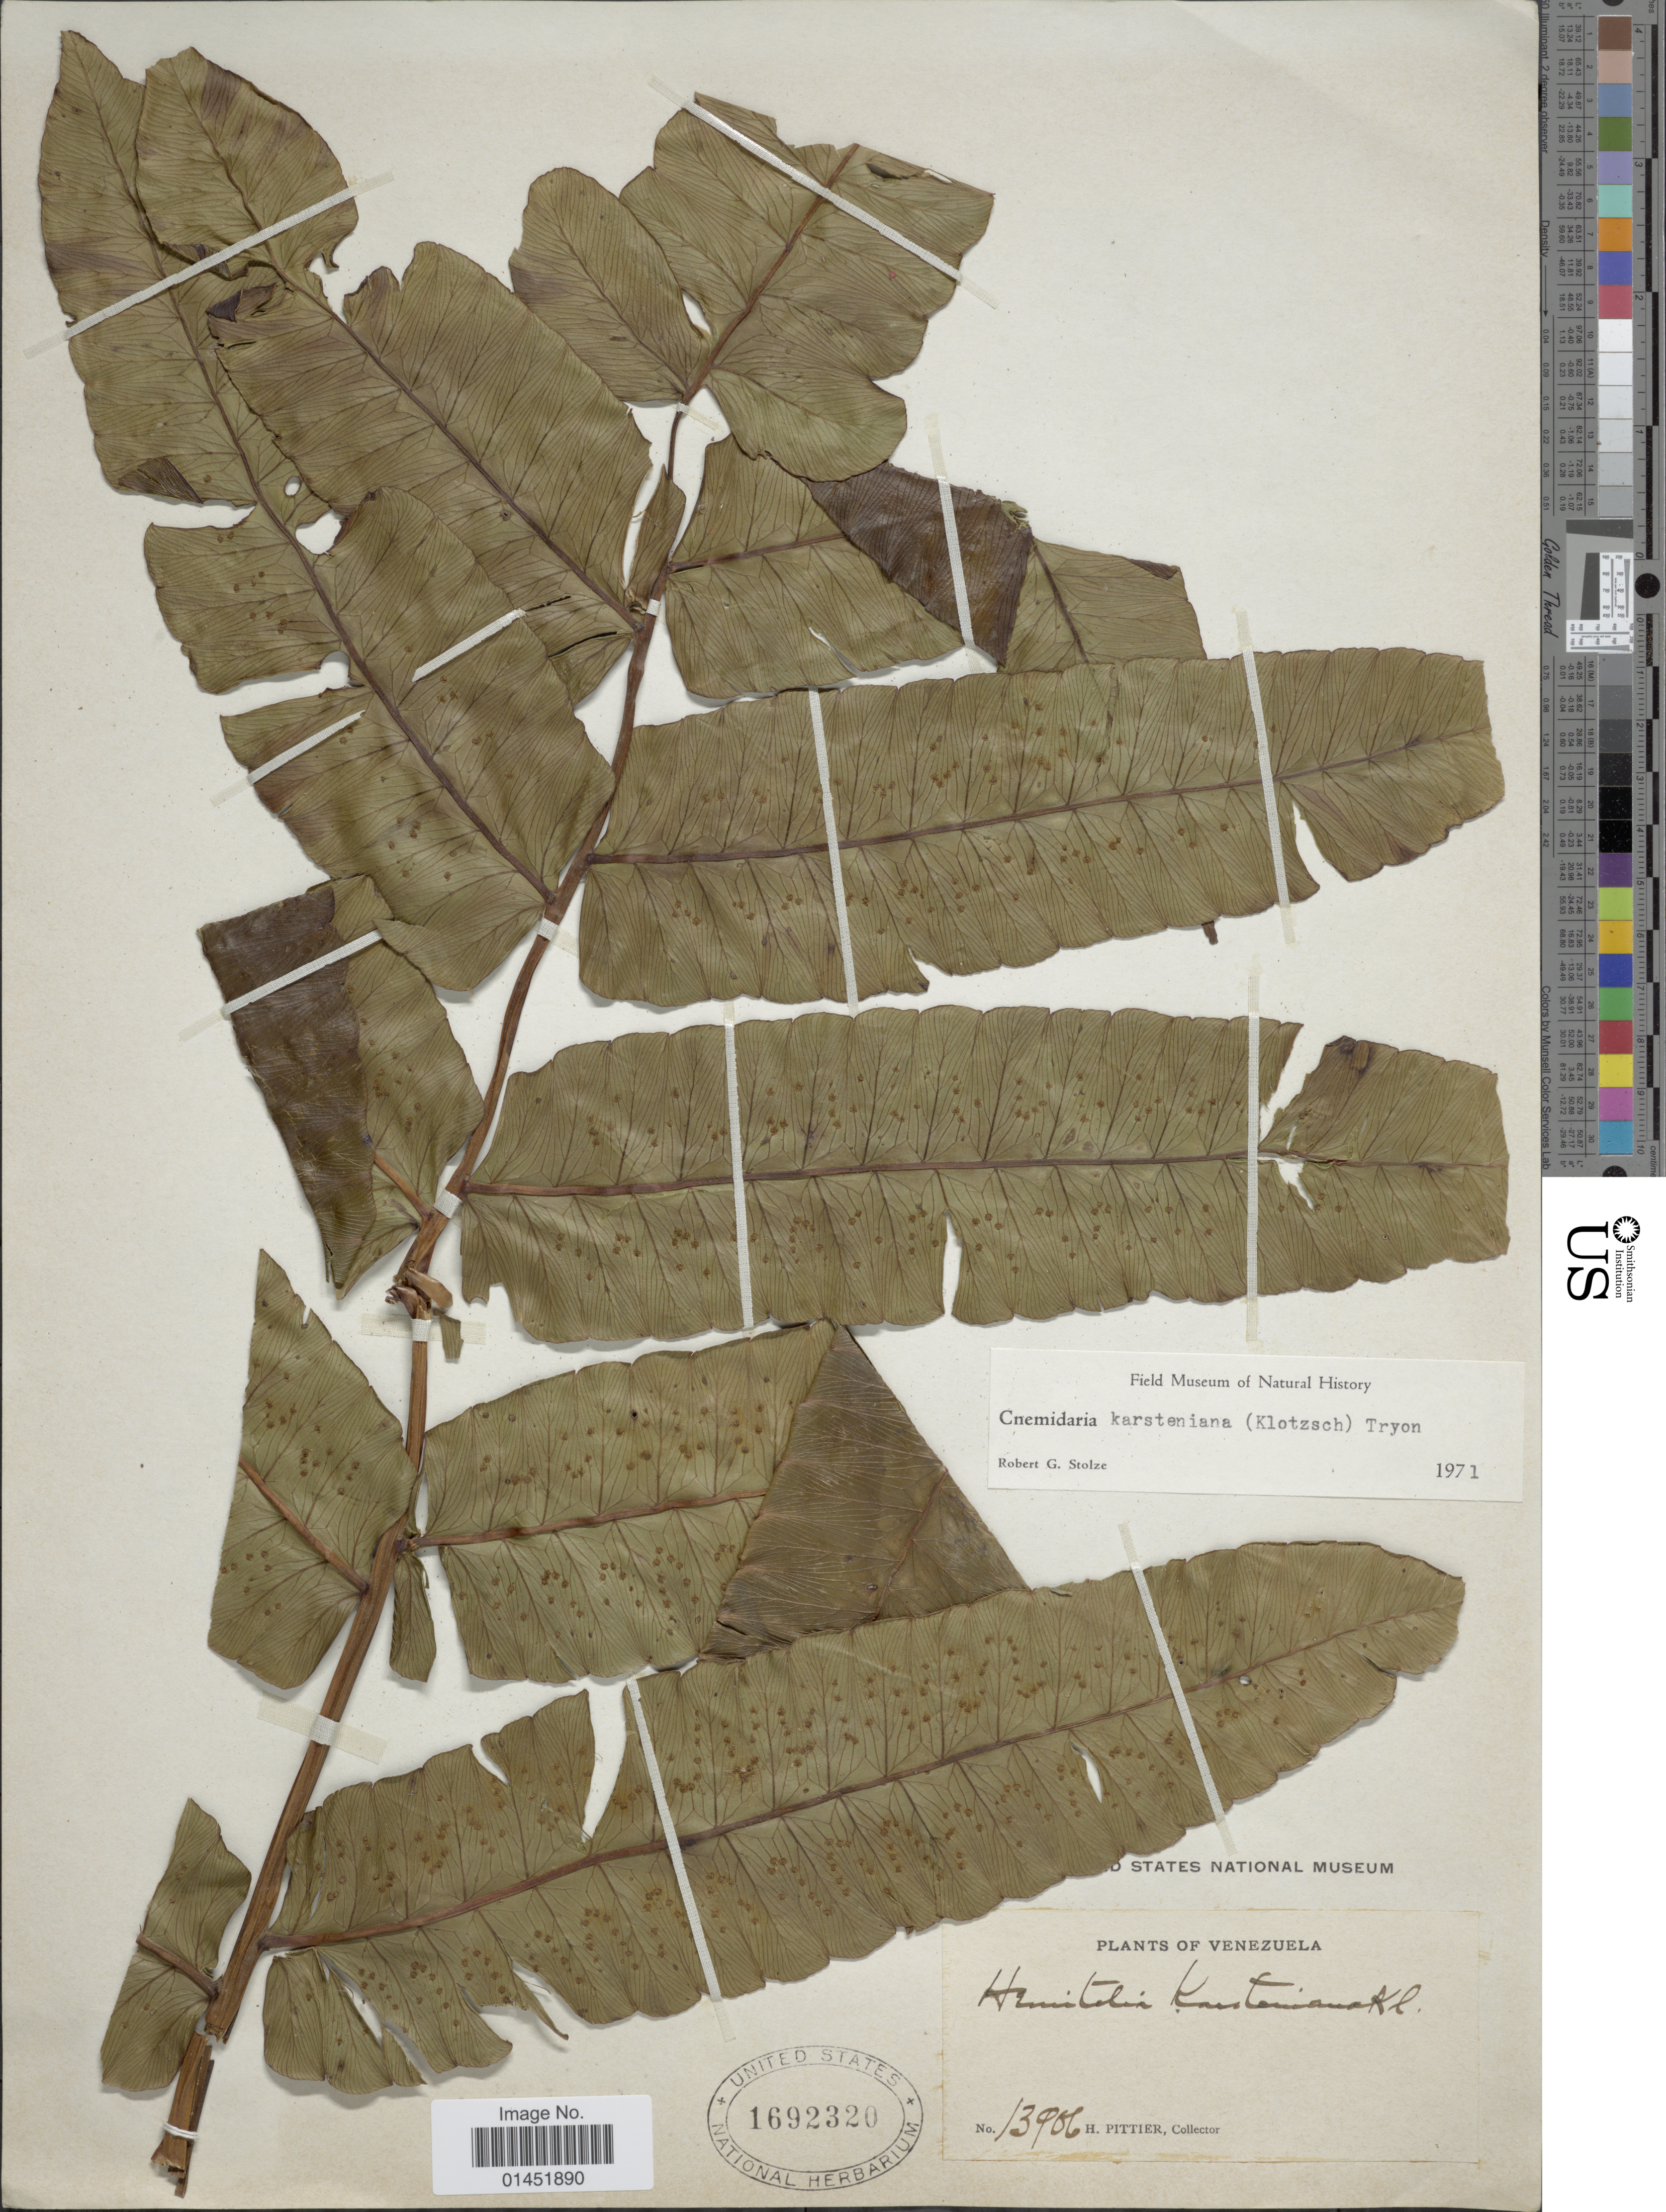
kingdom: Plantae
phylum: Tracheophyta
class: Polypodiopsida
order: Cyatheales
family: Cyatheaceae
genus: Cyathea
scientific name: Cyathea karsteniana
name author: (Klotzsch) Domin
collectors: H. F. Pittier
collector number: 13906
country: Venezuela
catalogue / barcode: US 1692320